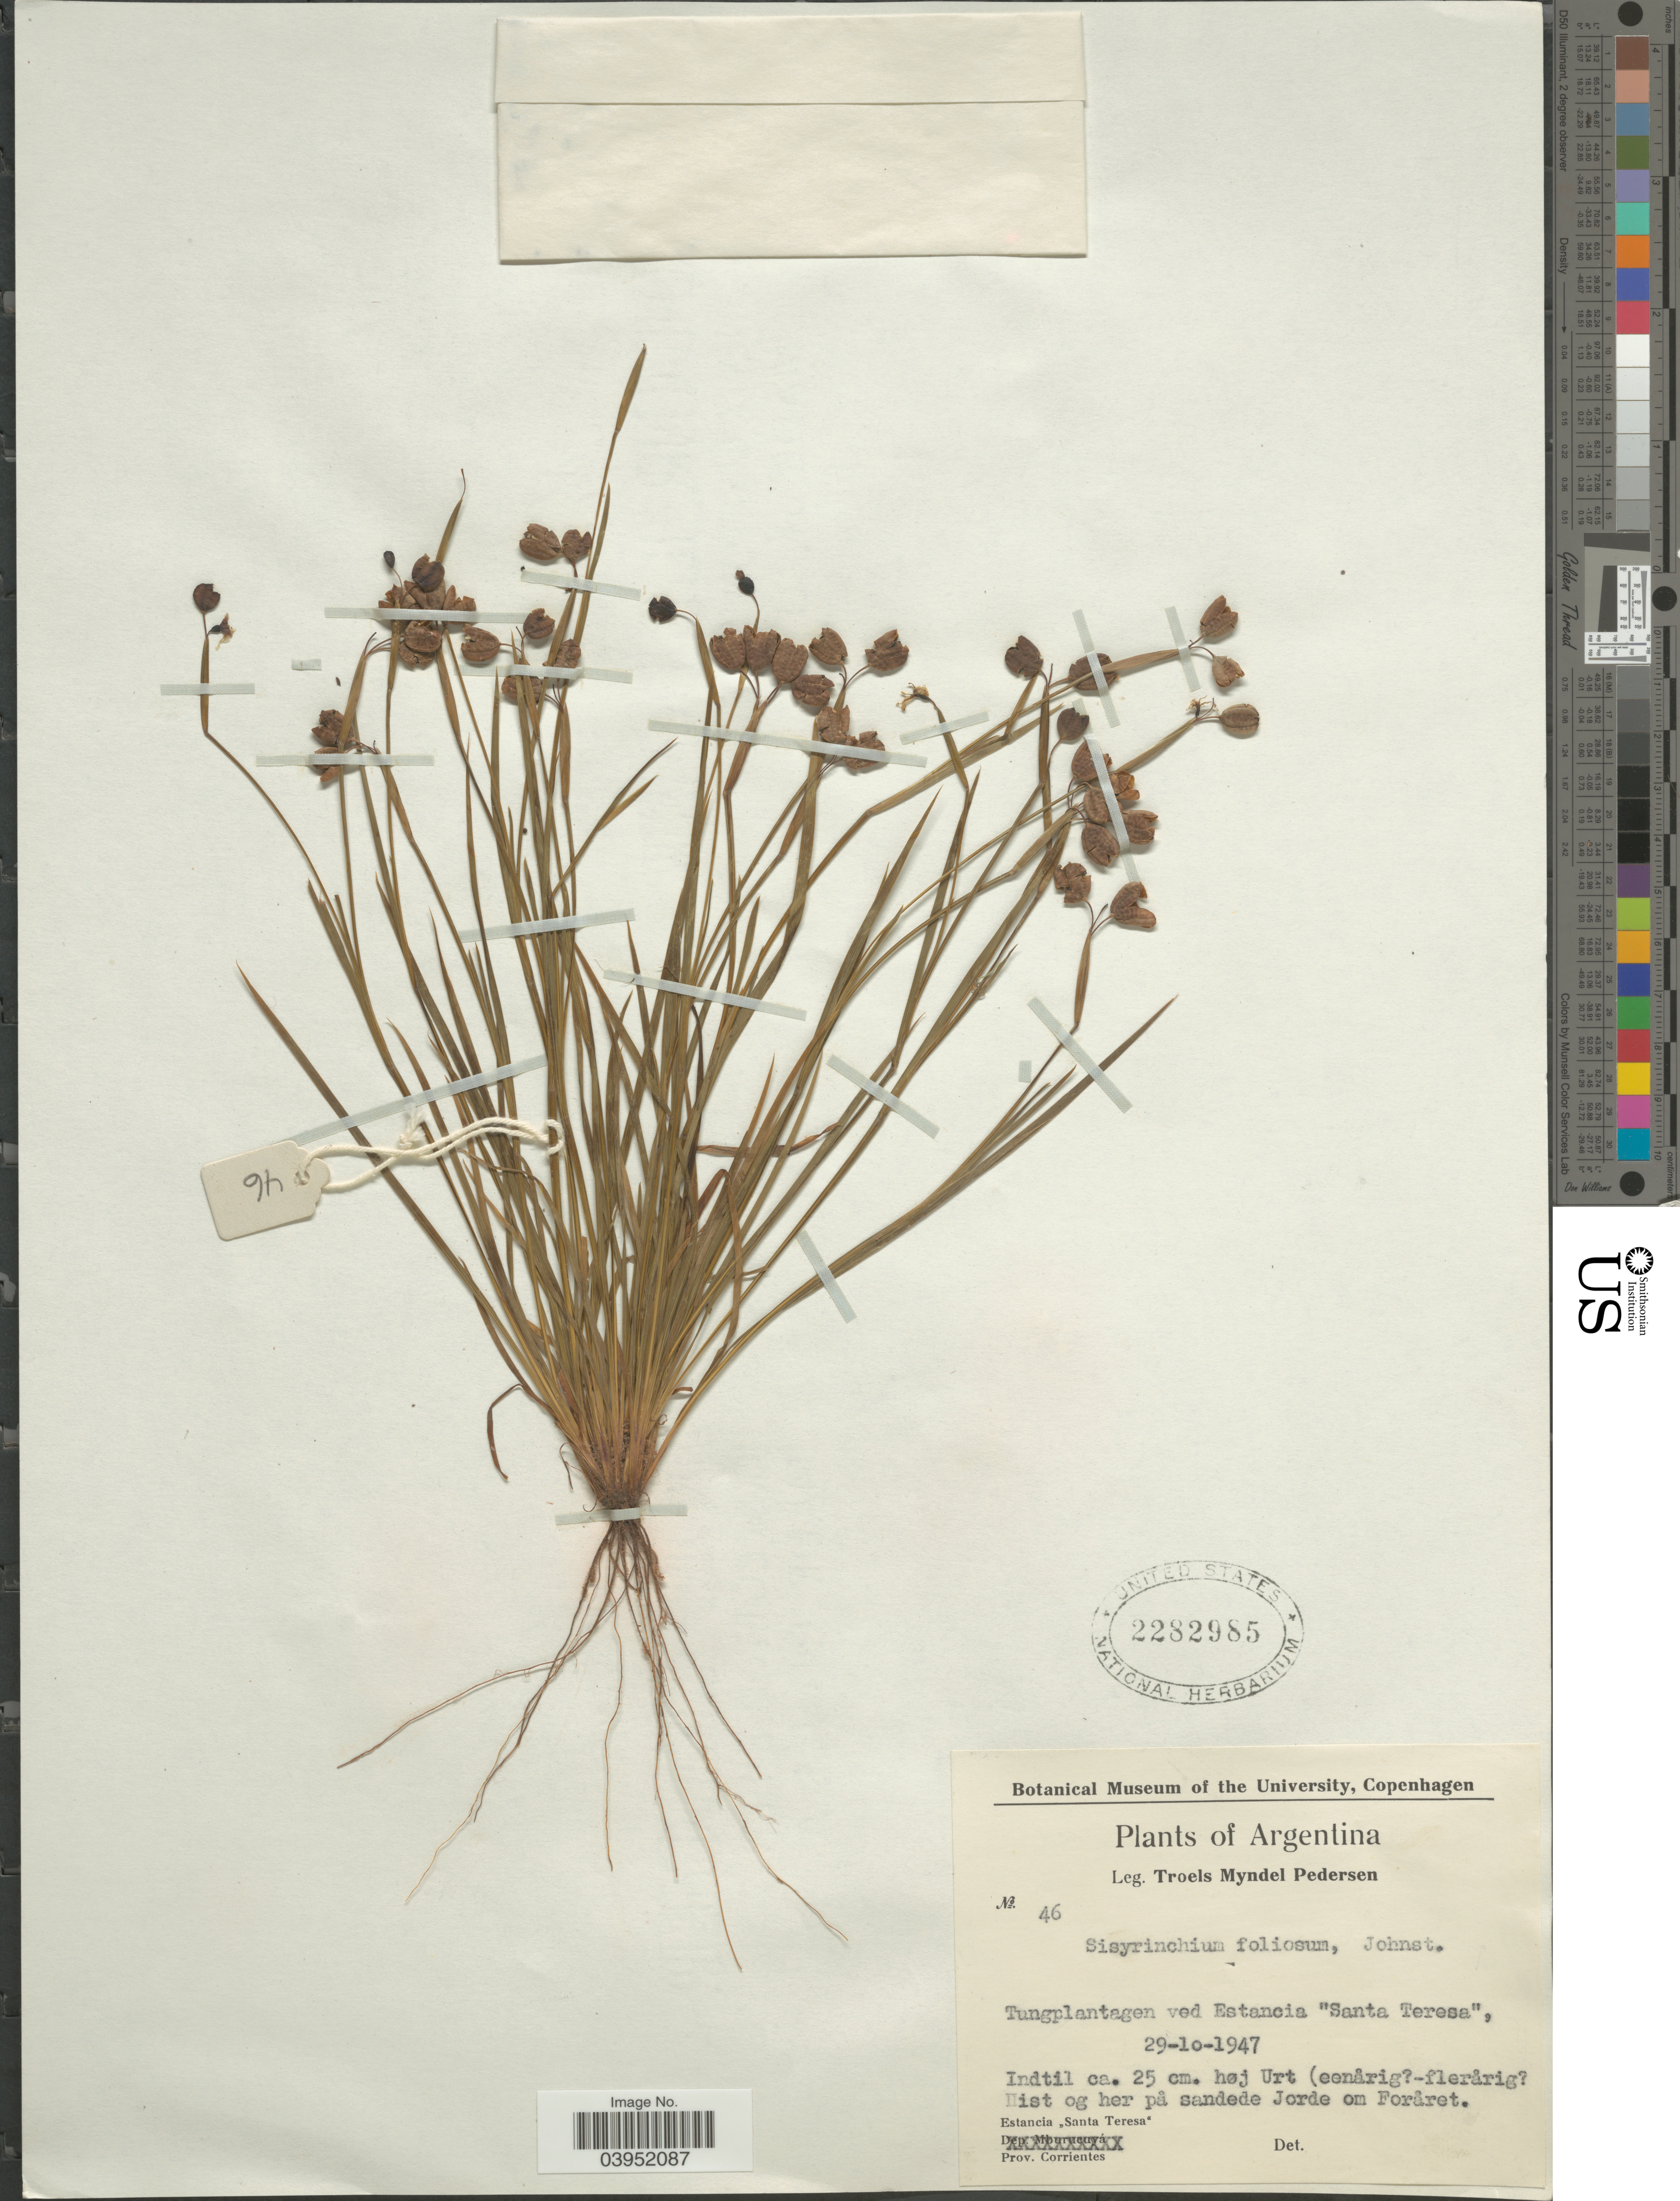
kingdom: Plantae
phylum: Tracheophyta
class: Liliopsida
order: Asparagales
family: Iridaceae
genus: Sisyrinchium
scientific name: Sisyrinchium foliosum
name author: I.M. Johnst.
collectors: T. Pederson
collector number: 46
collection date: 1947-10-29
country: Argentina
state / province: Corrientes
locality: Tungplantagen ved Estancia "Santa Teresa". Estancia "Santa Teresa".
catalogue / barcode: US 2282985